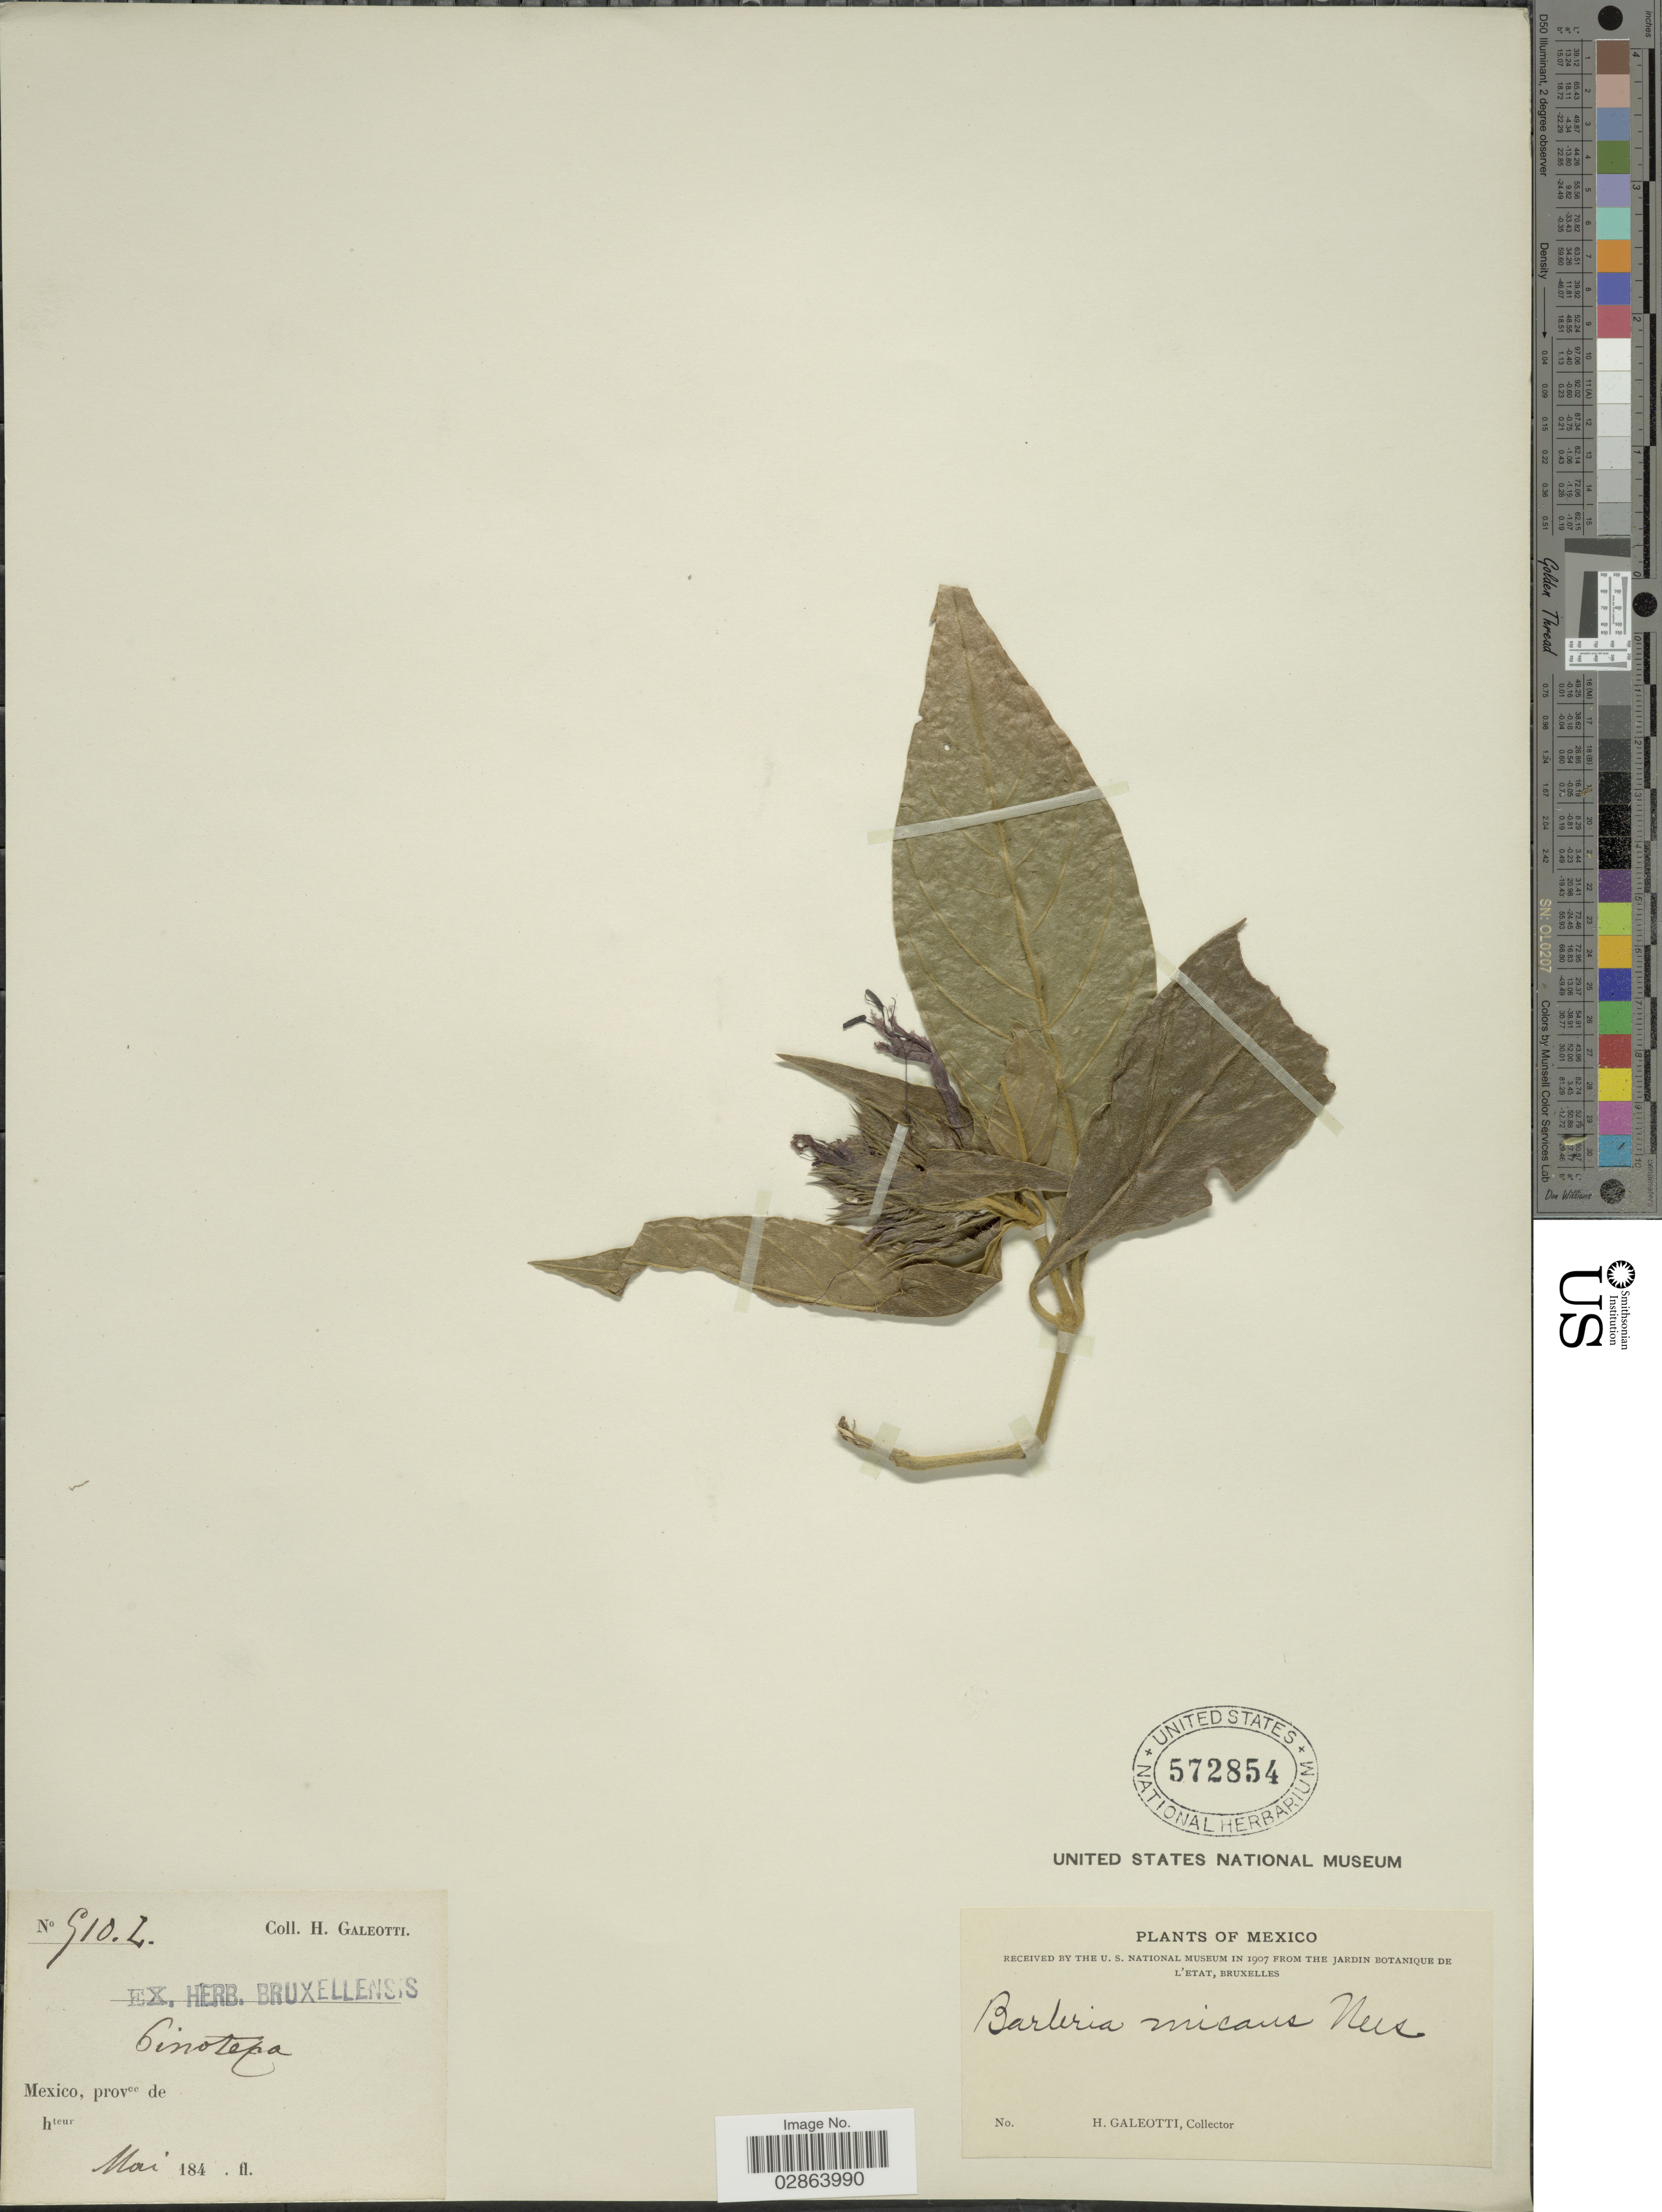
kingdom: Plantae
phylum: Tracheophyta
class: Magnoliopsida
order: Lamiales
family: Acanthaceae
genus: Barleria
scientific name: Barleria oenotheroides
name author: Dum. Cours.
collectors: H. G. Galeotti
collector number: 910. L.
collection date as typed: Mai 184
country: Mexico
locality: Pinotepa.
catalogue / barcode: US 572854